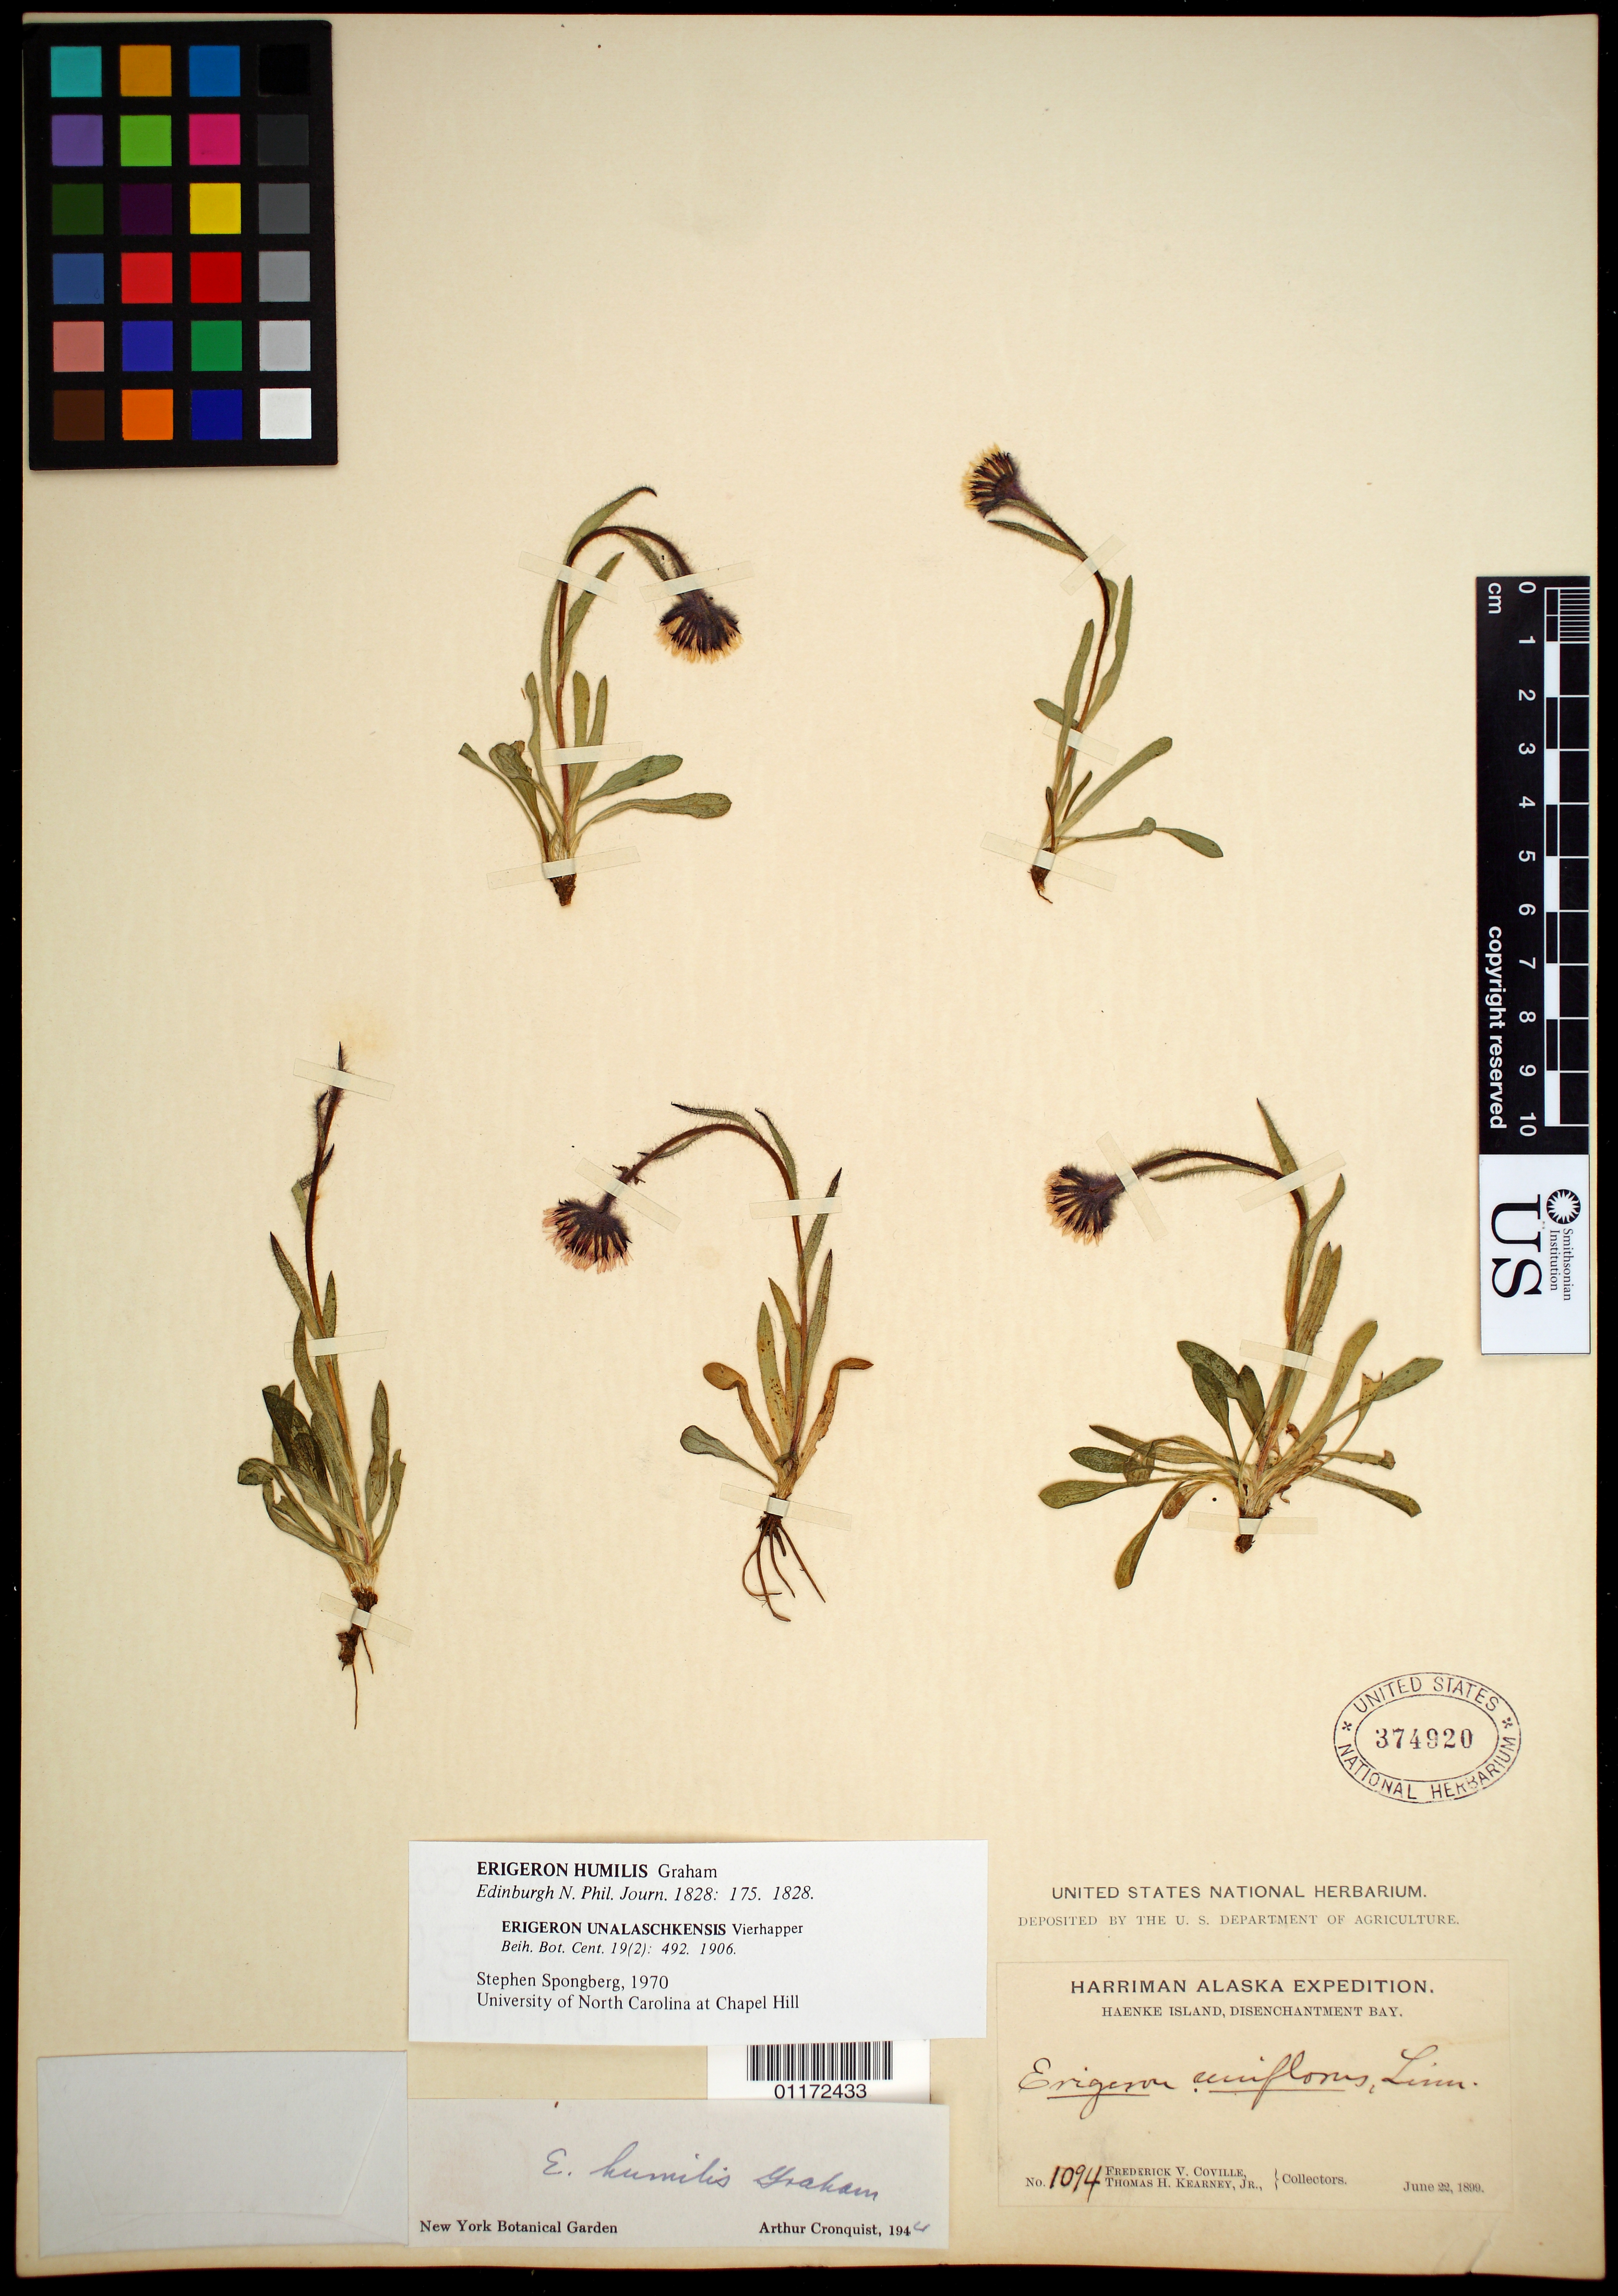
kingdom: Plantae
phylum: Tracheophyta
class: Magnoliopsida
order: Asterales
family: Asteraceae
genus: Erigeron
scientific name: Erigeron humilis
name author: Graham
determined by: Spongberg, S. A.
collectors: F. V. Coville & T. H. Kearney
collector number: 1094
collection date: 1899-06-22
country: United States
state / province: Alaska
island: Haenke Island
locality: Haenke Island, Disenchantment Bay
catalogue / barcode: US 374920